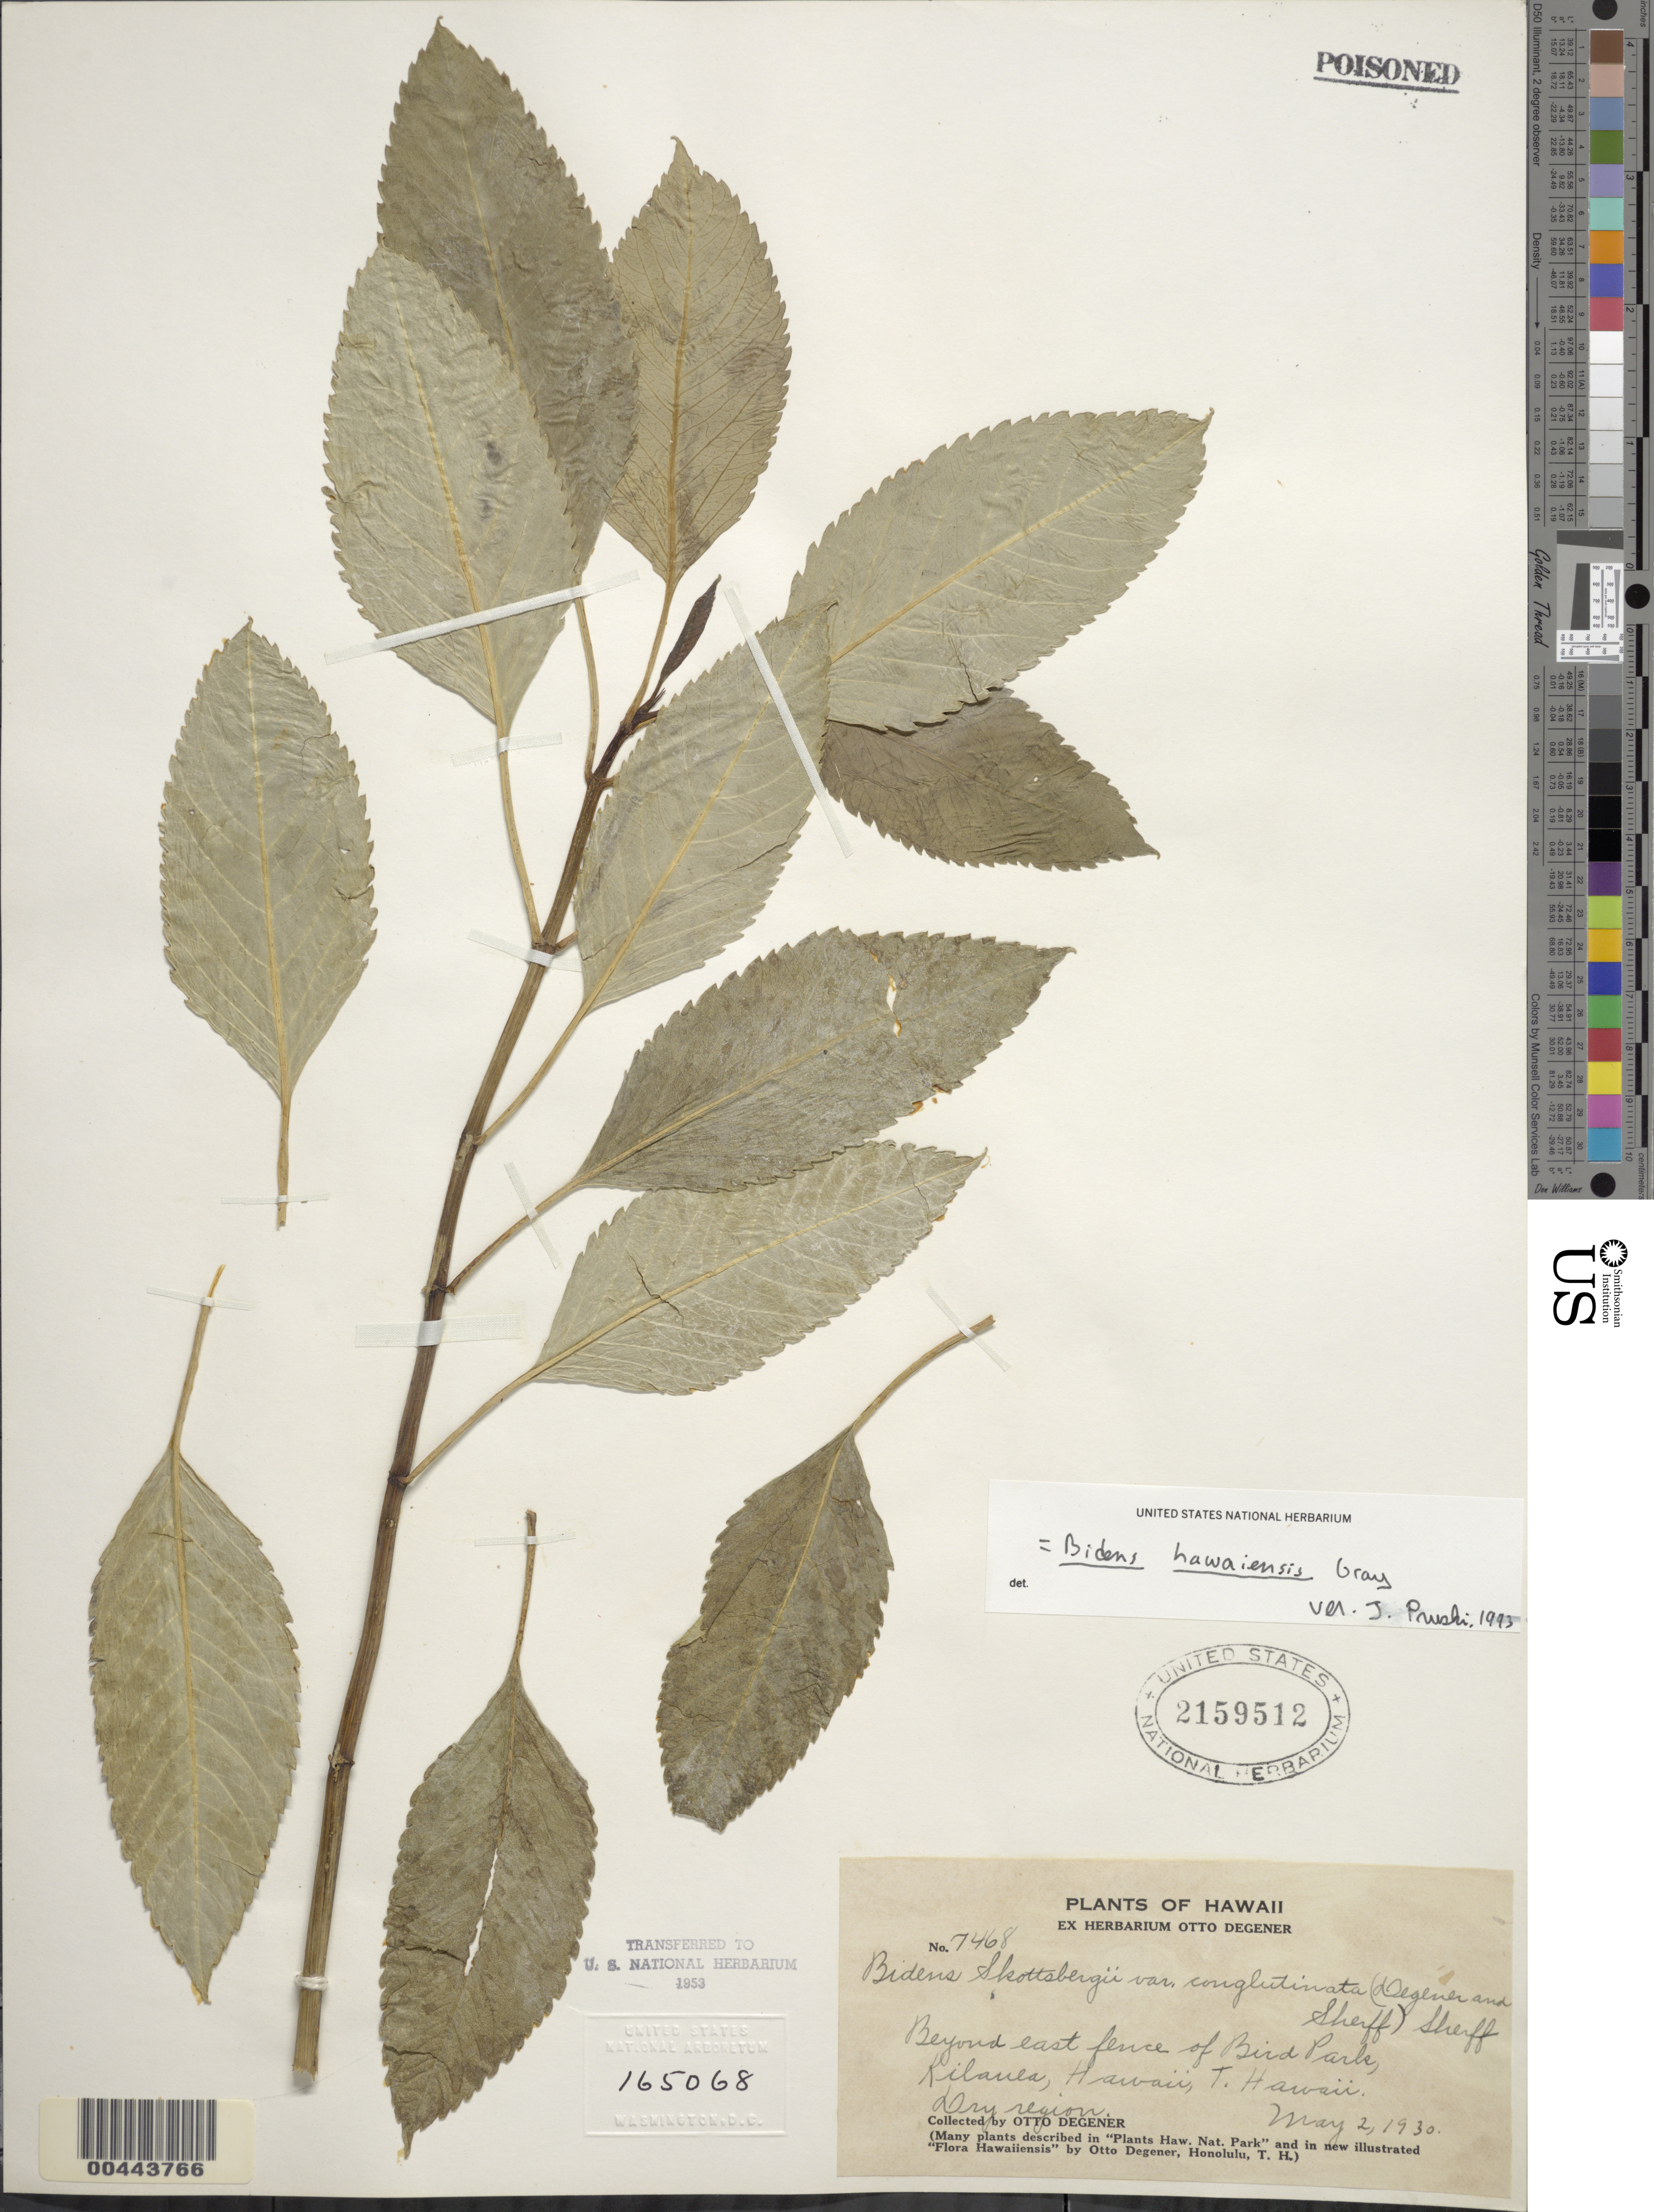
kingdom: Plantae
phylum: Tracheophyta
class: Magnoliopsida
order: Asterales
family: Asteraceae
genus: Bidens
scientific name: Bidens hawaiensis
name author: A. Gray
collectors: O. Degener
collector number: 7468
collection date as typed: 2 May 1930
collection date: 1930-05-02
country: United States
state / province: Hawaii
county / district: Hawaii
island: Hawaii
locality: Beyond E fence of Bird Park, Kilauea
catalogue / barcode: US 2159512